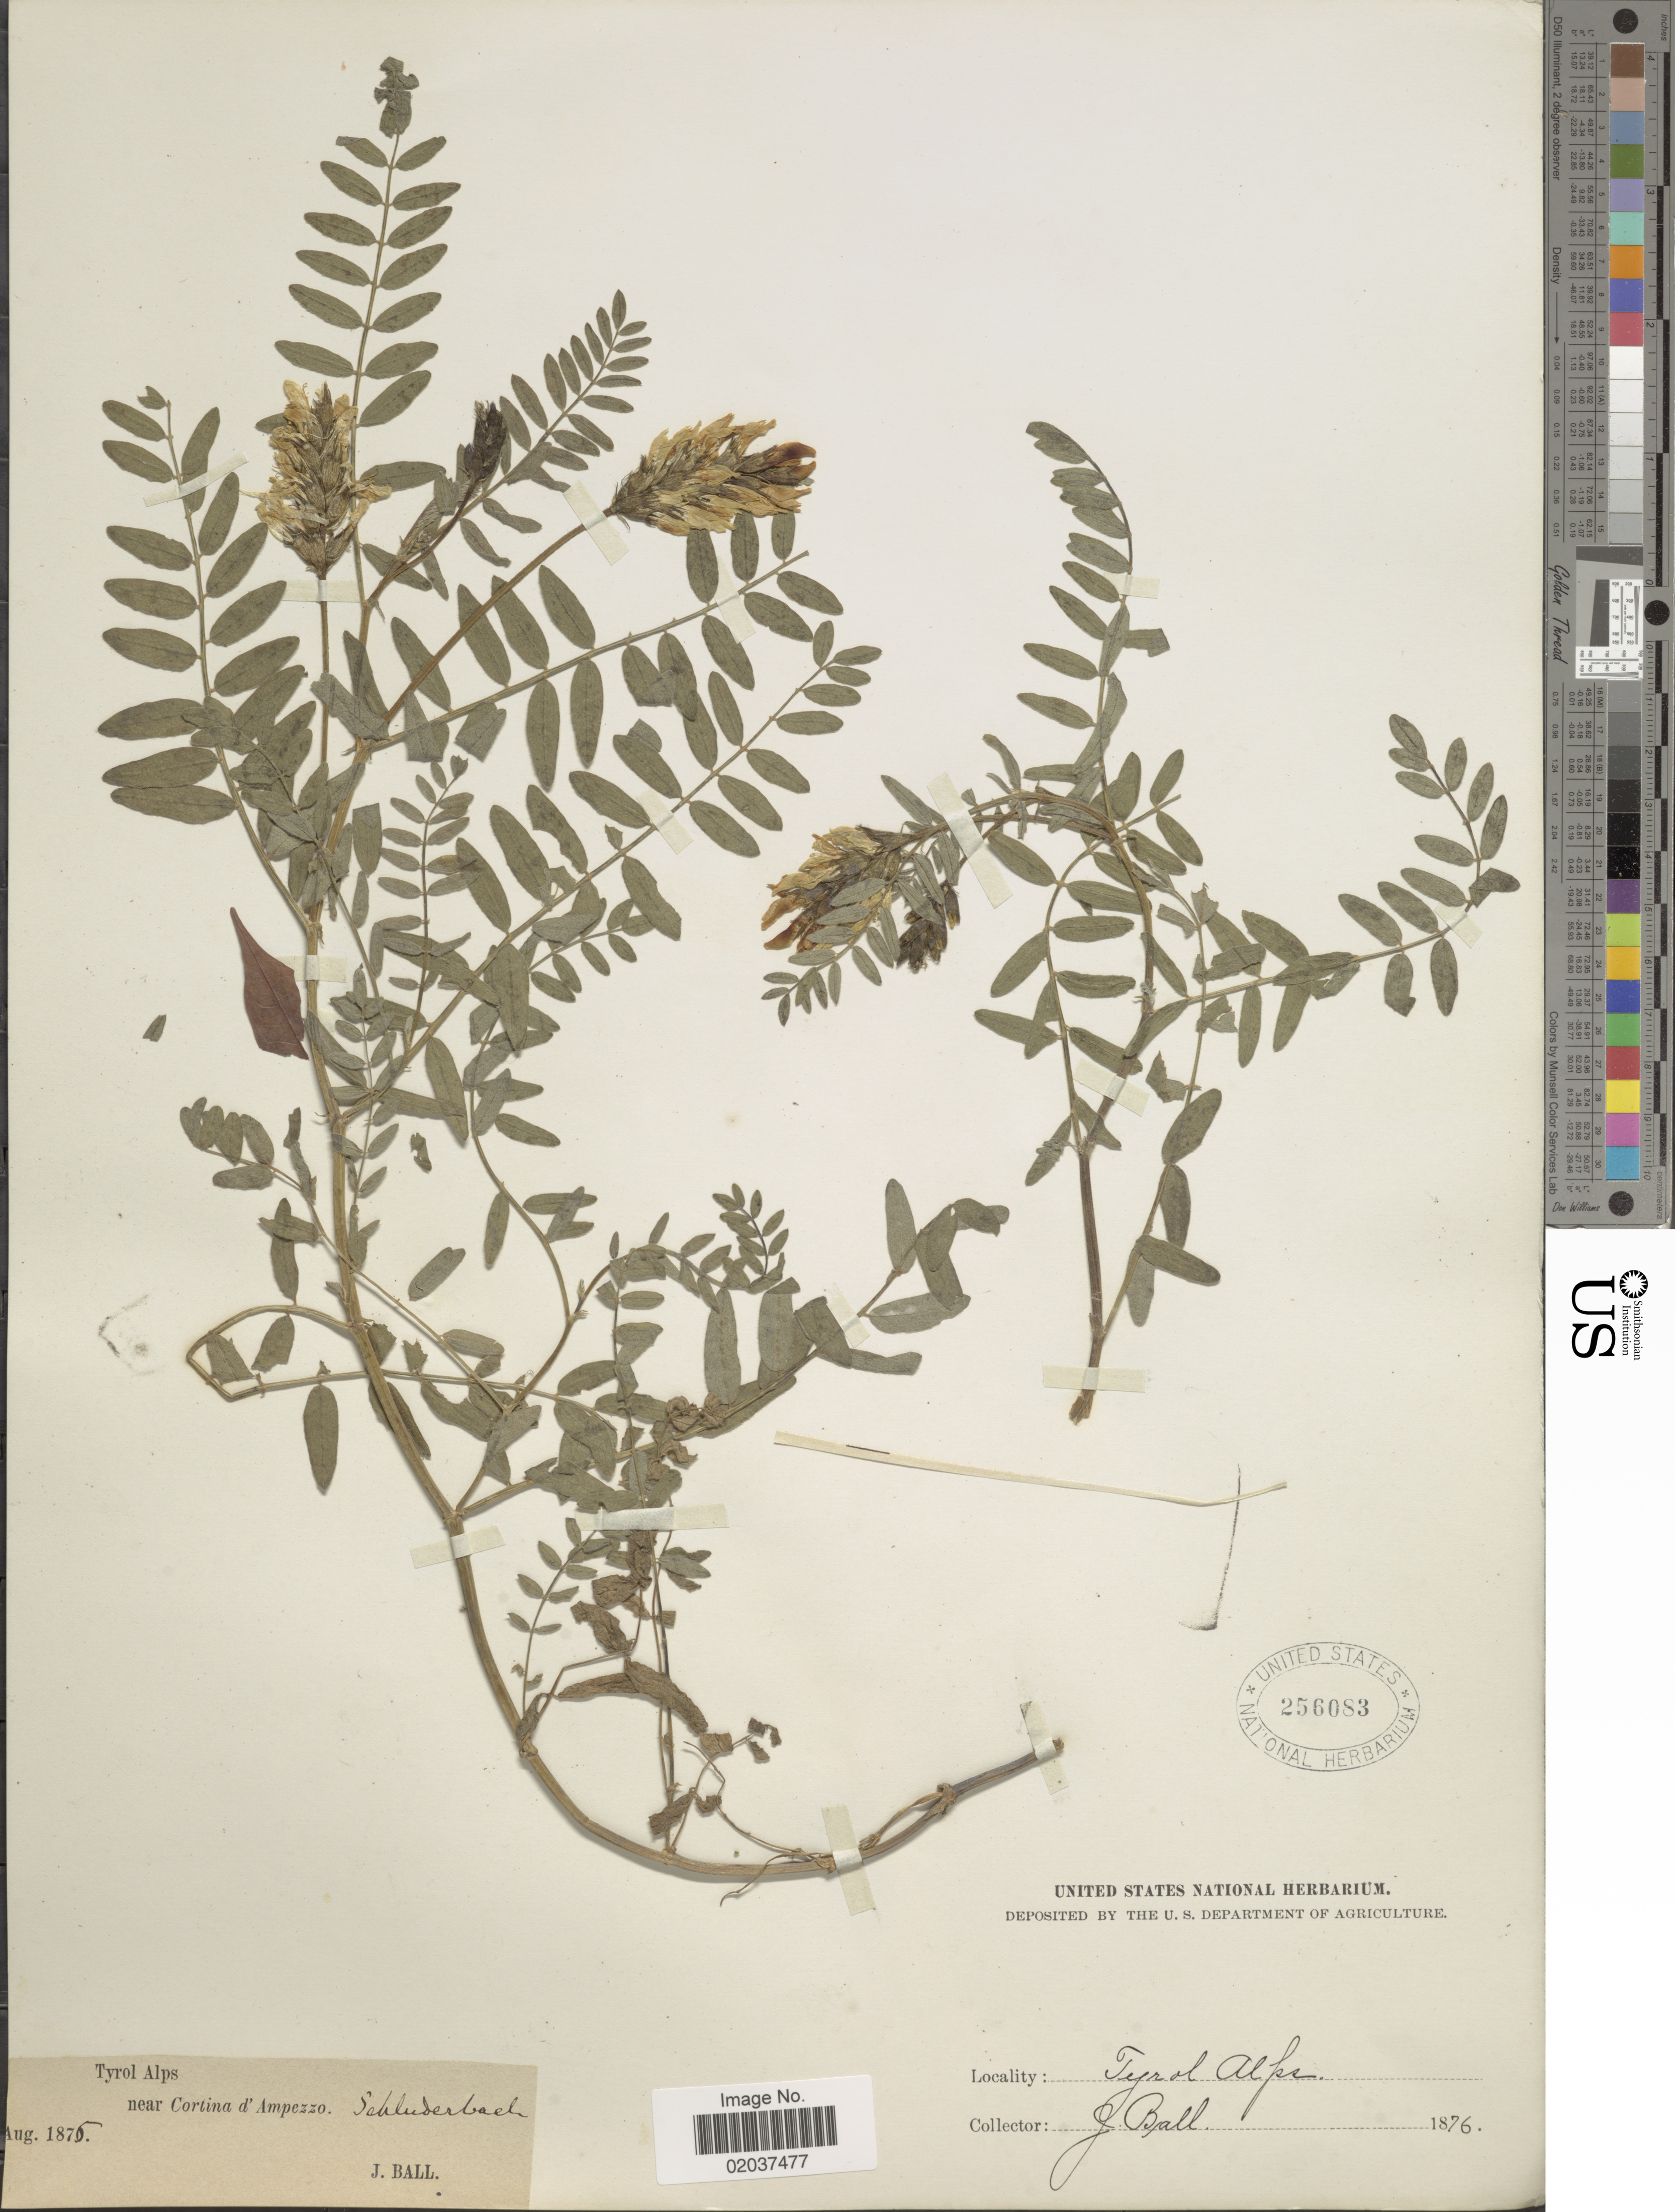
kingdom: Plantae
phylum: Tracheophyta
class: Magnoliopsida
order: Fabales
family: Fabaceae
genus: Astragalus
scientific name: Astragalus sp.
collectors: J. Ball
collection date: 1876-08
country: Italy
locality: Tyrol Alps, near Cortina d'Ampezzo, Schluderbach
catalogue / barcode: US 256083